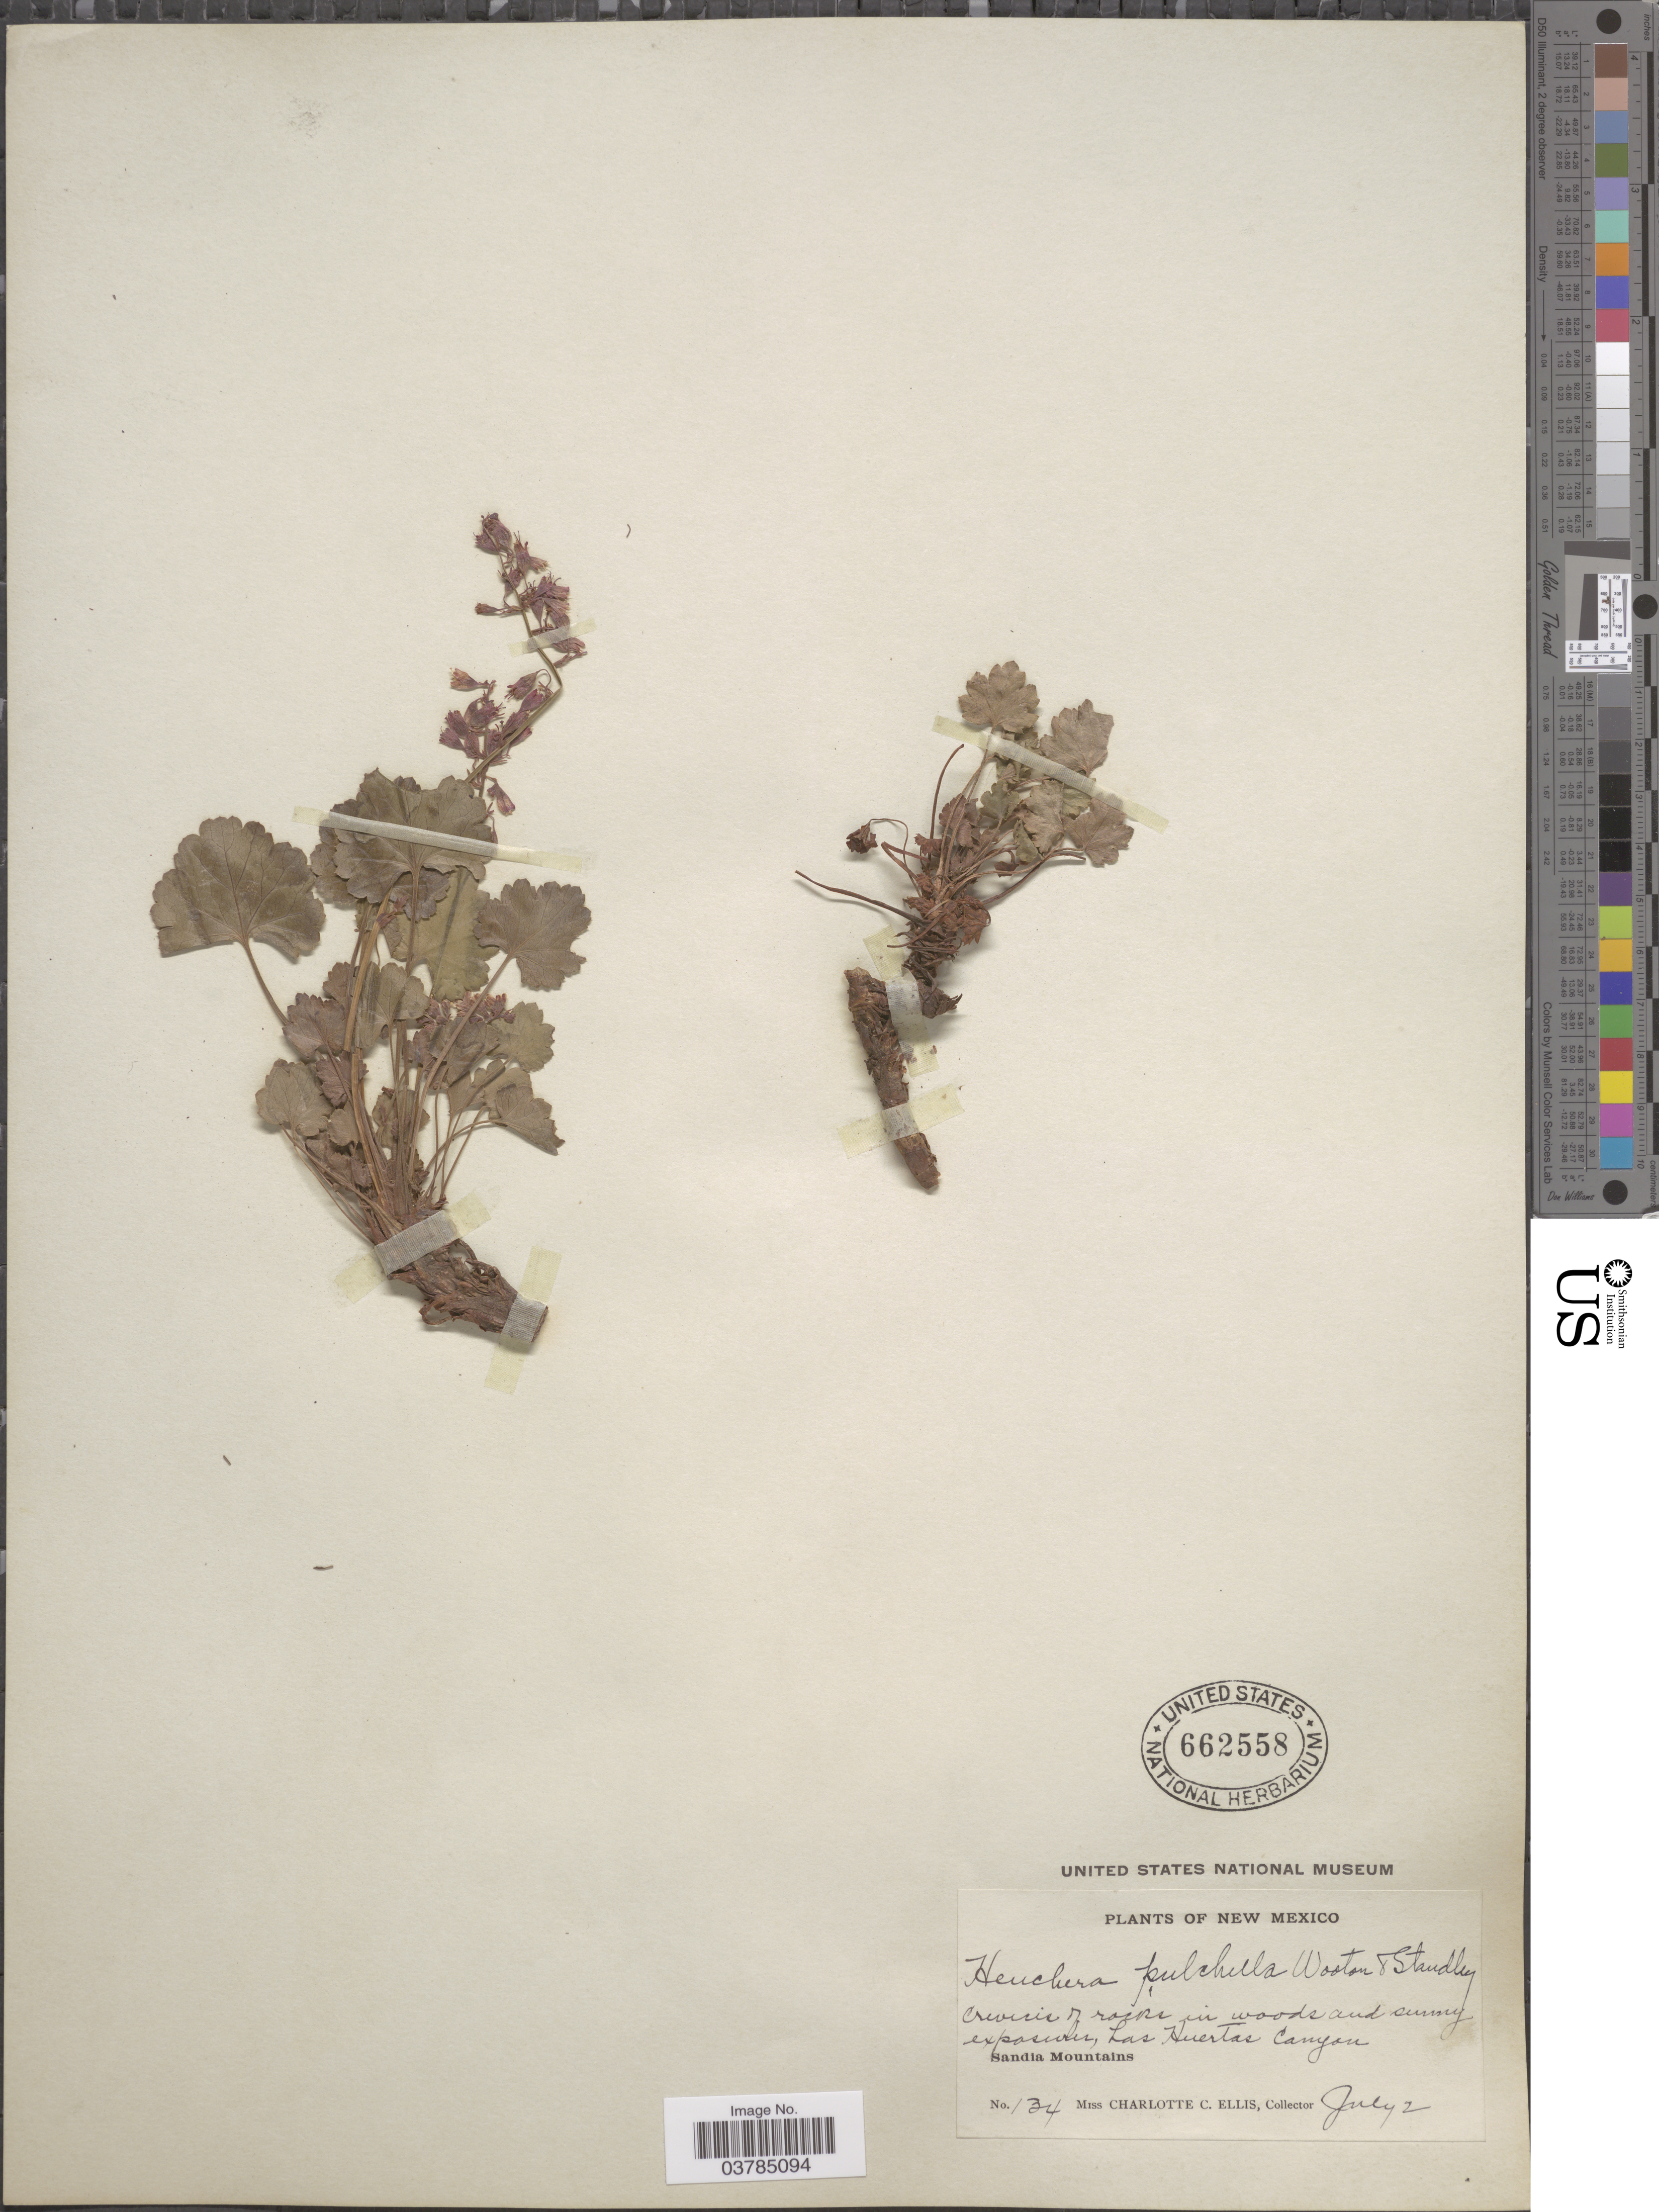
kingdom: Plantae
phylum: Tracheophyta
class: Magnoliopsida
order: Saxifragales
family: Saxifragaceae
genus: Heuchera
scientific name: Heuchera pulchella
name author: Wooton & Standl.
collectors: C. C. Ellis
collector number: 134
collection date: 1914-07-02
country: United States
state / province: New Mexico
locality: In woods and sunny exposures, Las Huertas Canyon. Sandia Mountains.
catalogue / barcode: US 662558